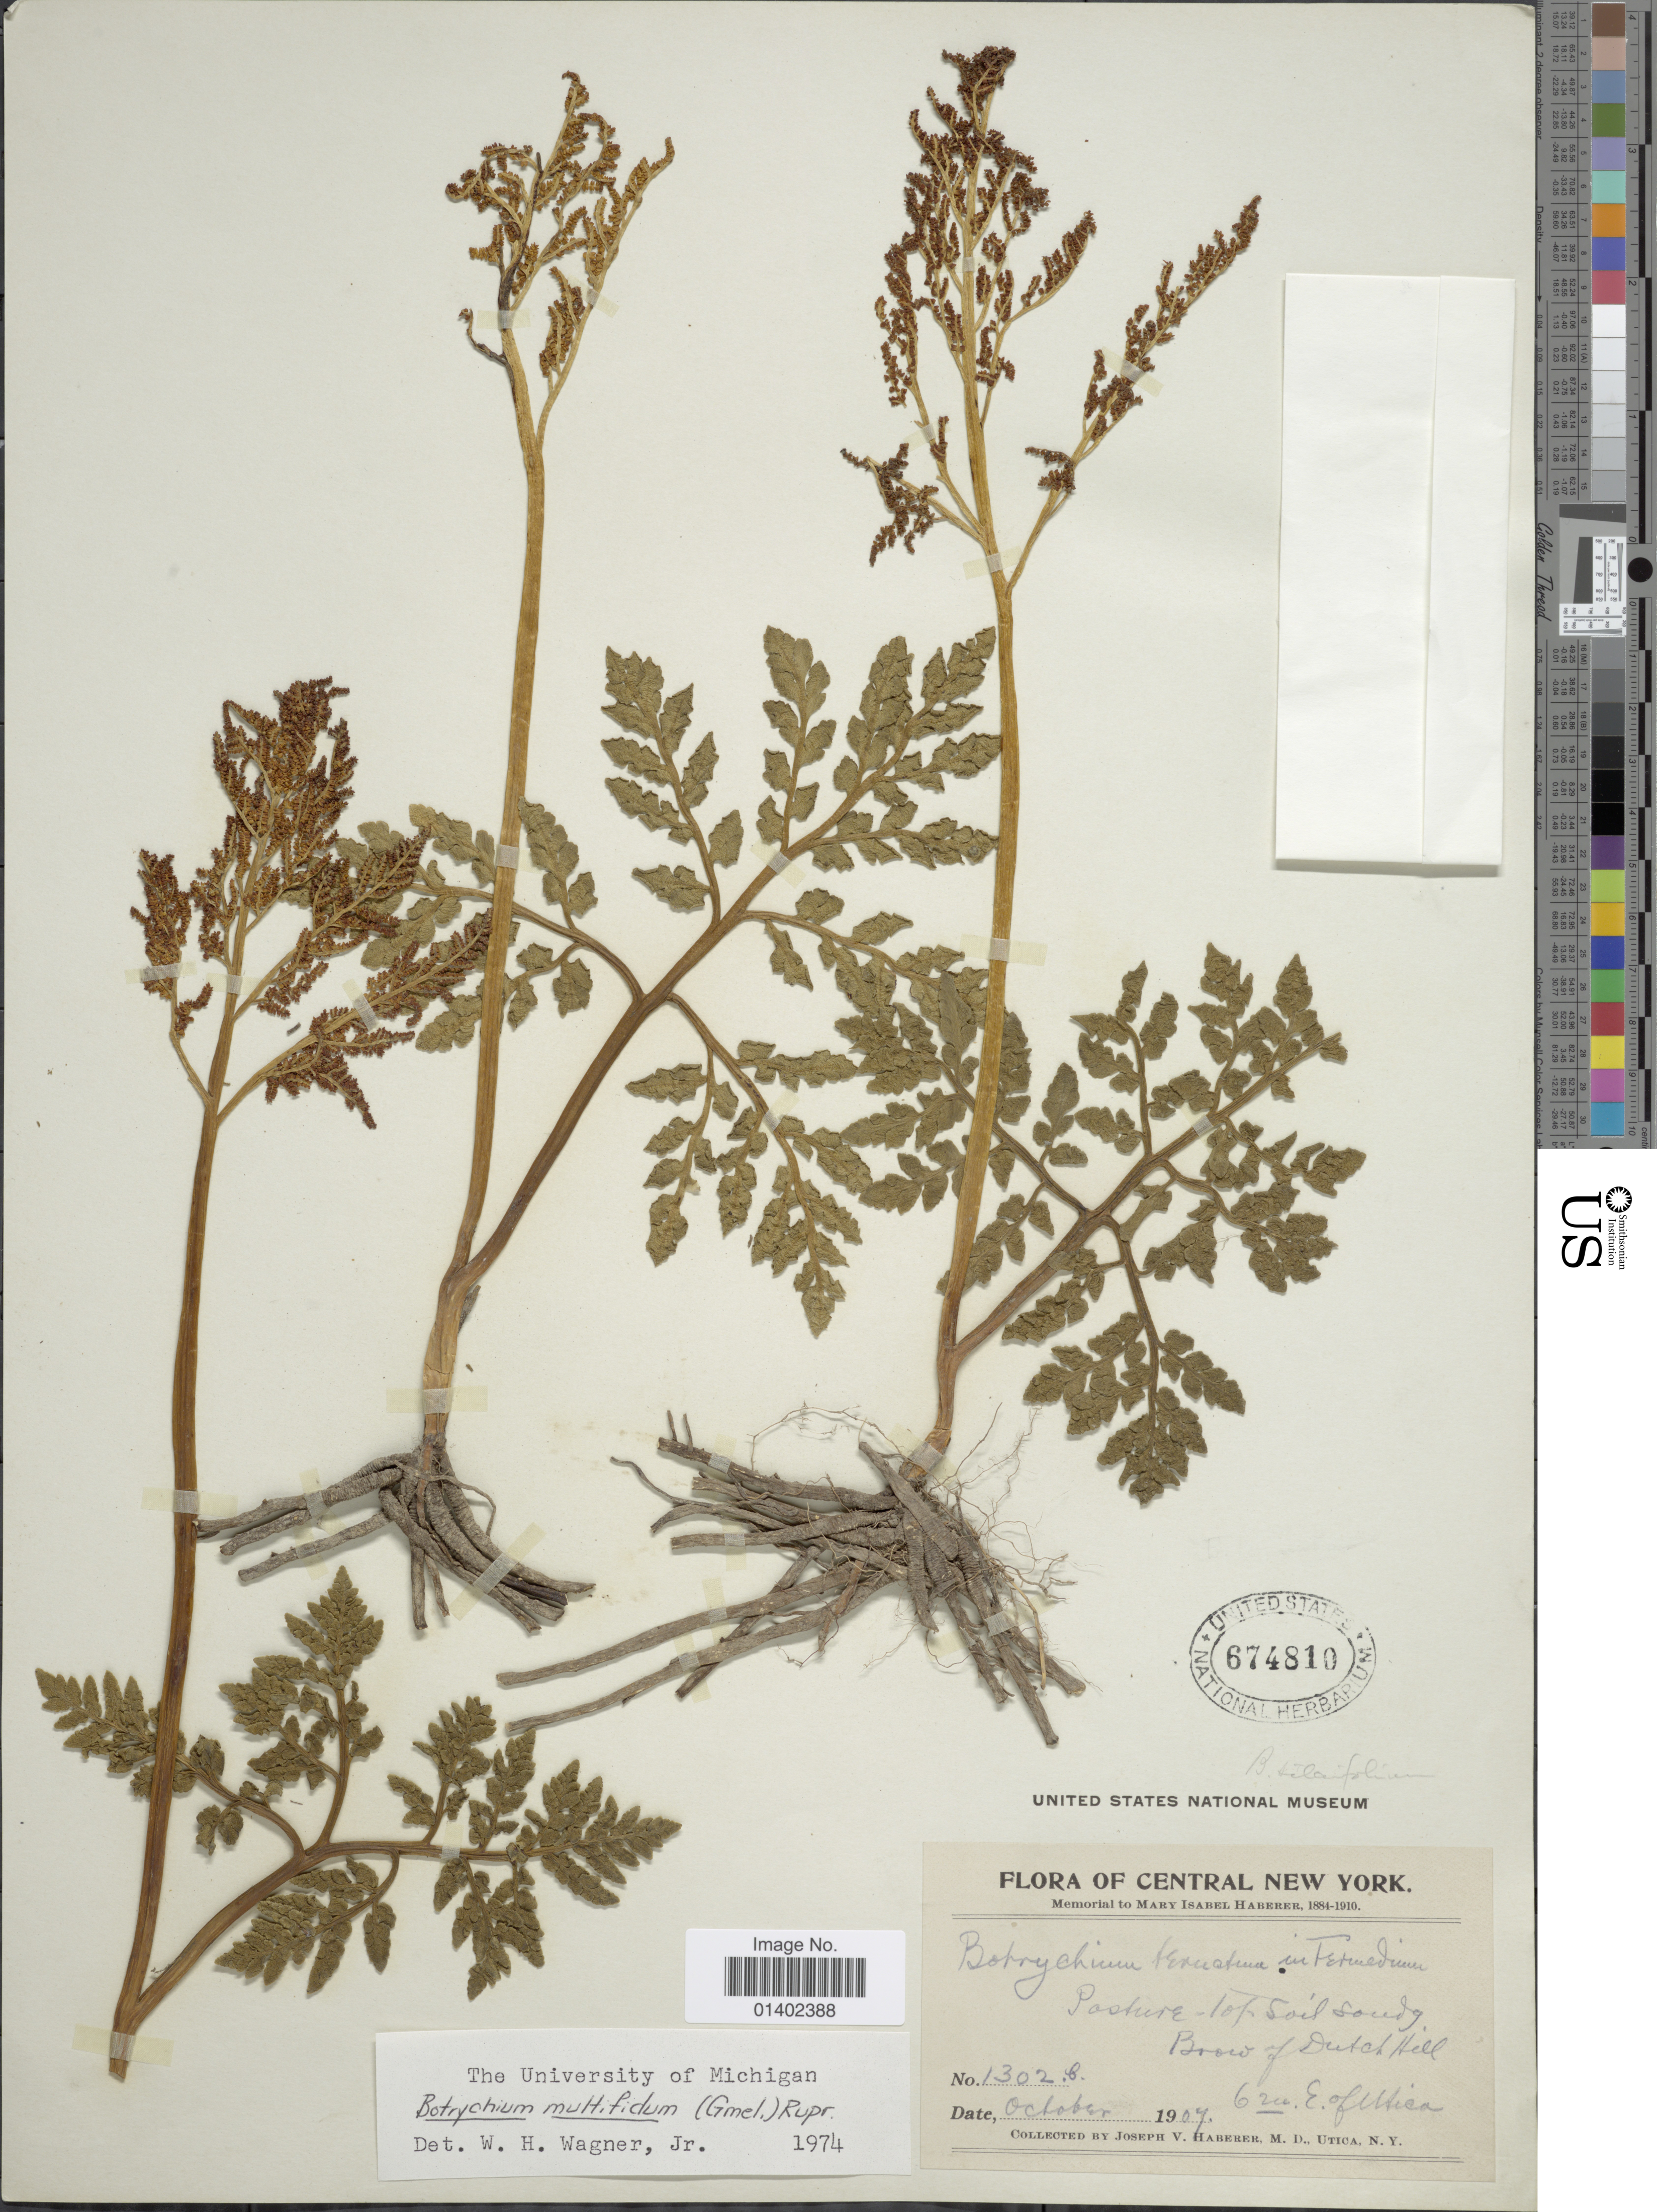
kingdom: Plantae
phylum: Tracheophyta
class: Polypodiopsida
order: Ophioglossales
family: Ophioglossaceae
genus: Botrychium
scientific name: Botrychium multifidum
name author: (J.F. Gmel.) Rupr.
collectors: J. V. Haberer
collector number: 1302 b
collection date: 1907-10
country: United States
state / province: New York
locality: Central New York, Brow of Dutch hill, 6 mi E of Utica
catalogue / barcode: US 674810